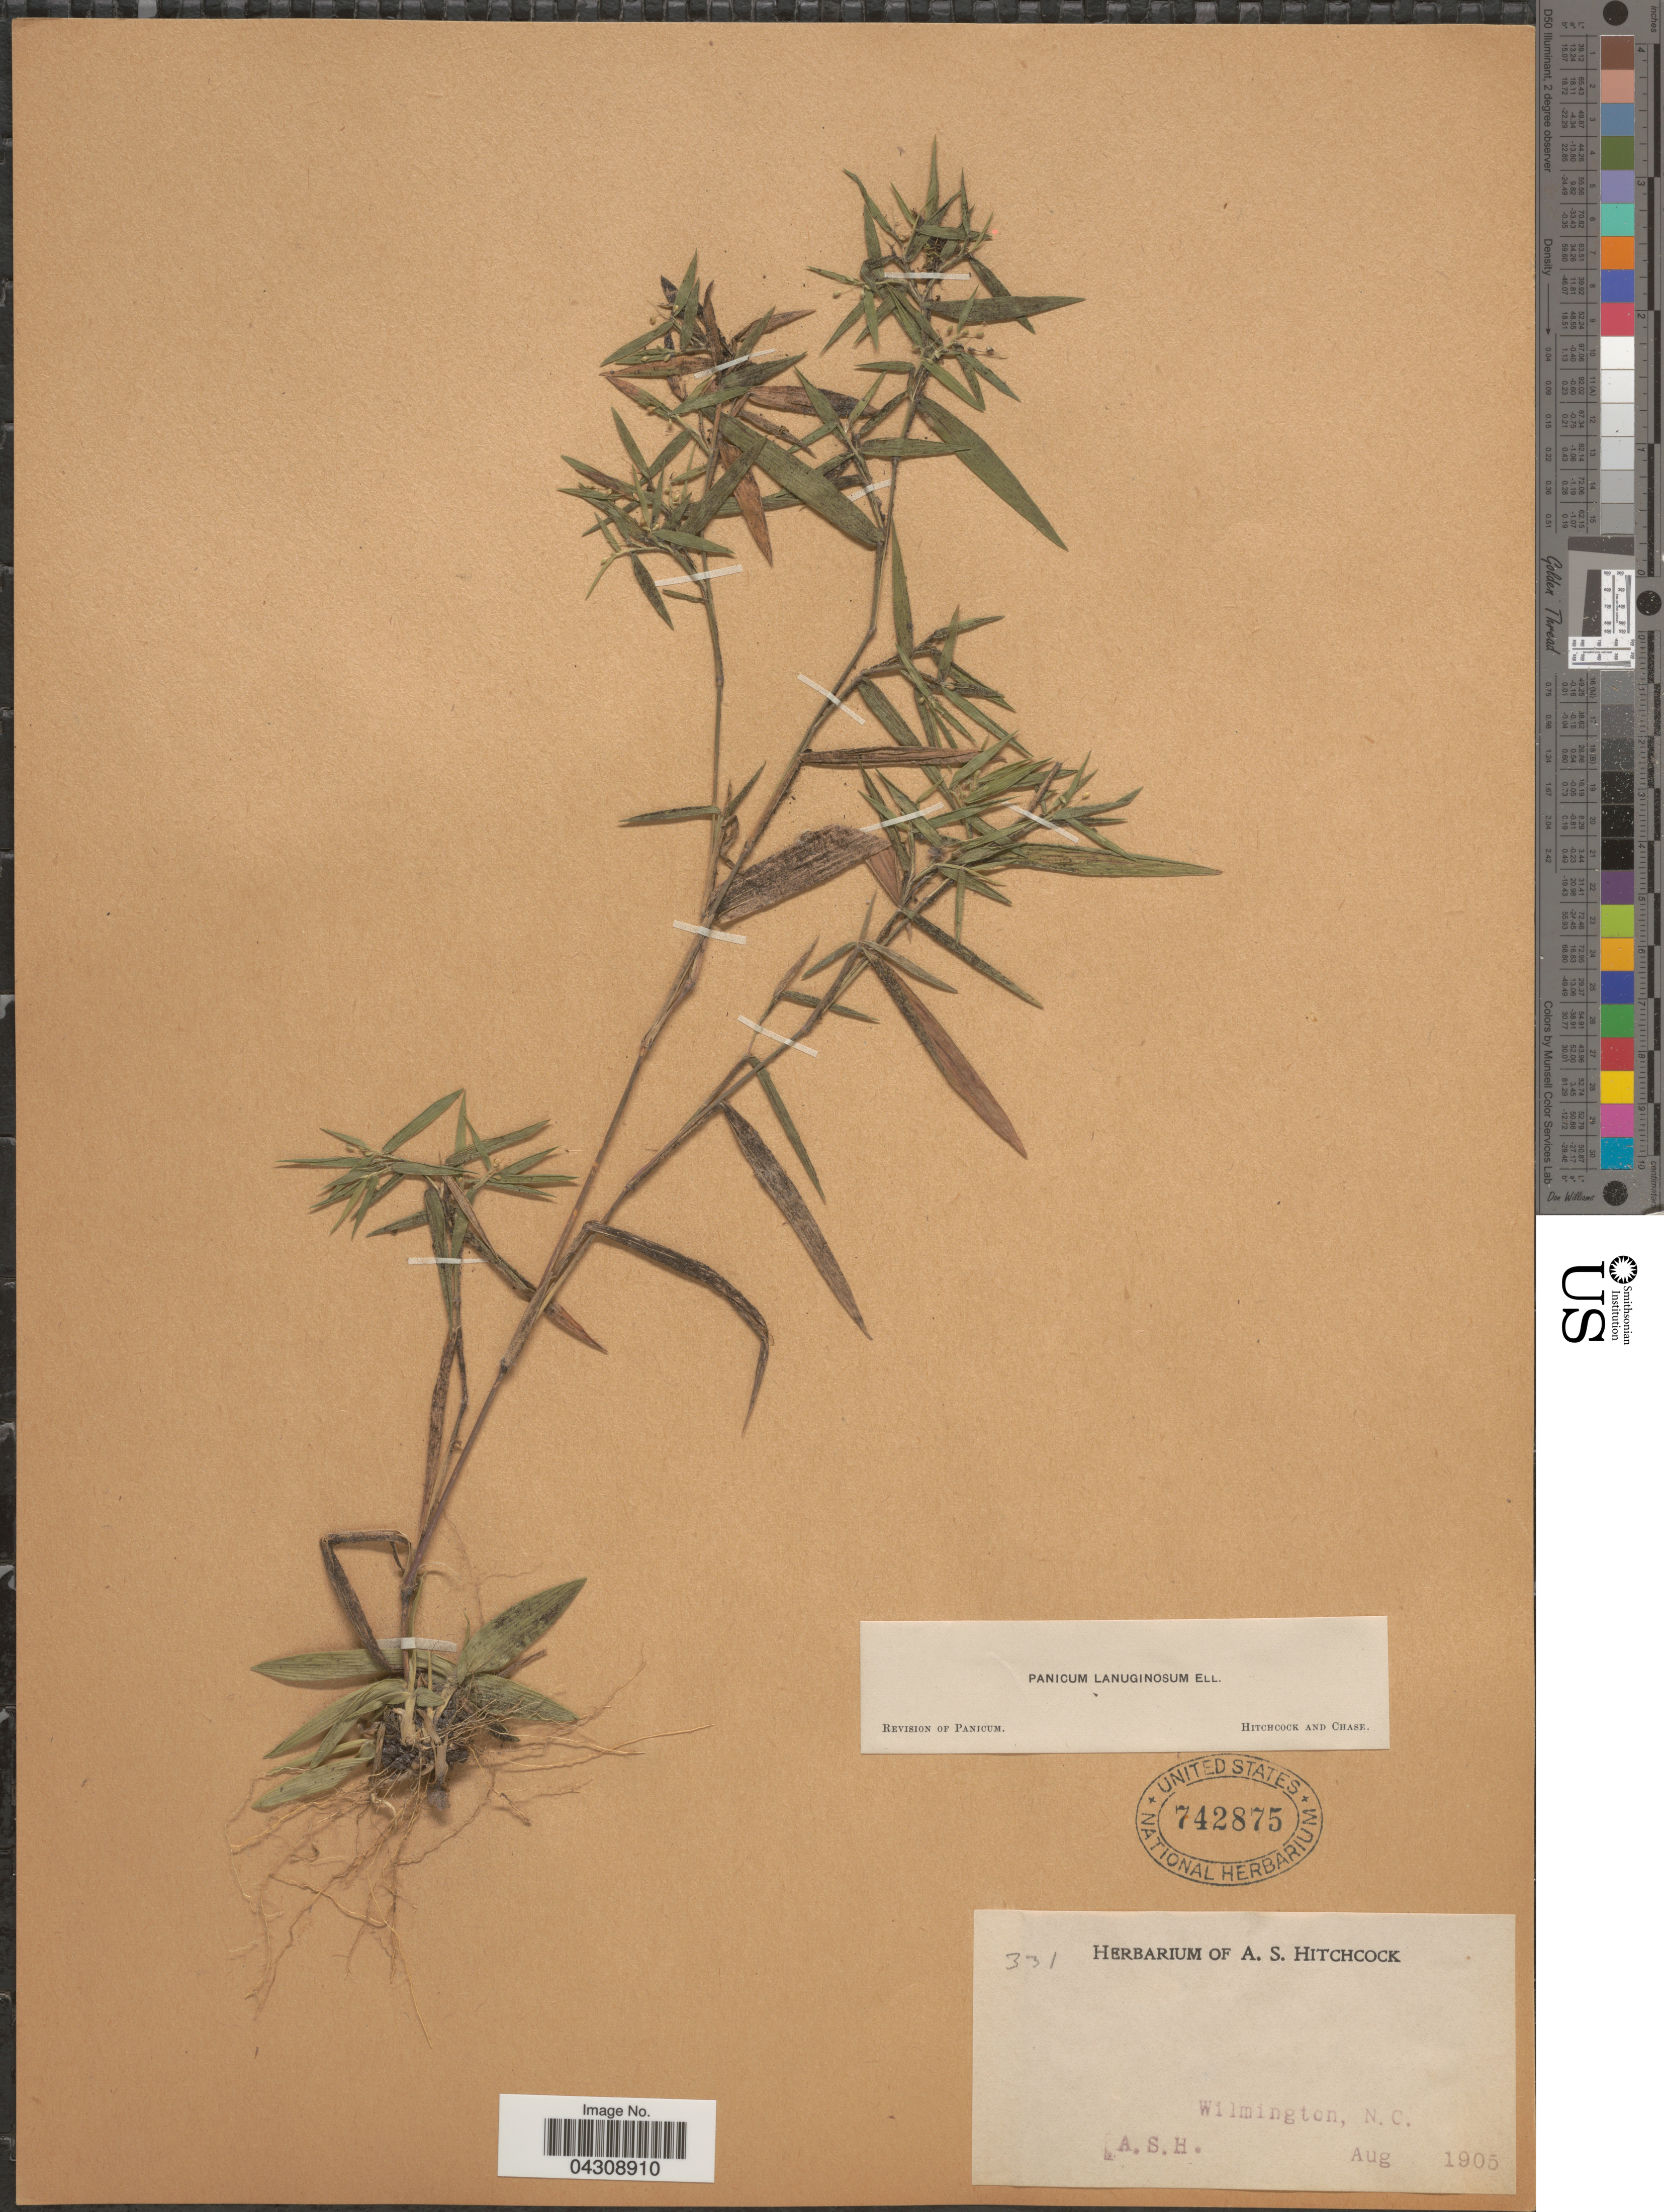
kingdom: Plantae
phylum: Tracheophyta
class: Liliopsida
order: Poales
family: Poaceae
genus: Dichanthelium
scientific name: Dichanthelium acuminatum var. acuminatum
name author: (Sw.) Gould & C.A. Clark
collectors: A. S. Hitchcock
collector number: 331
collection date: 1905-08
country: United States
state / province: North Carolina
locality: Wilmington.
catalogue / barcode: US 742875